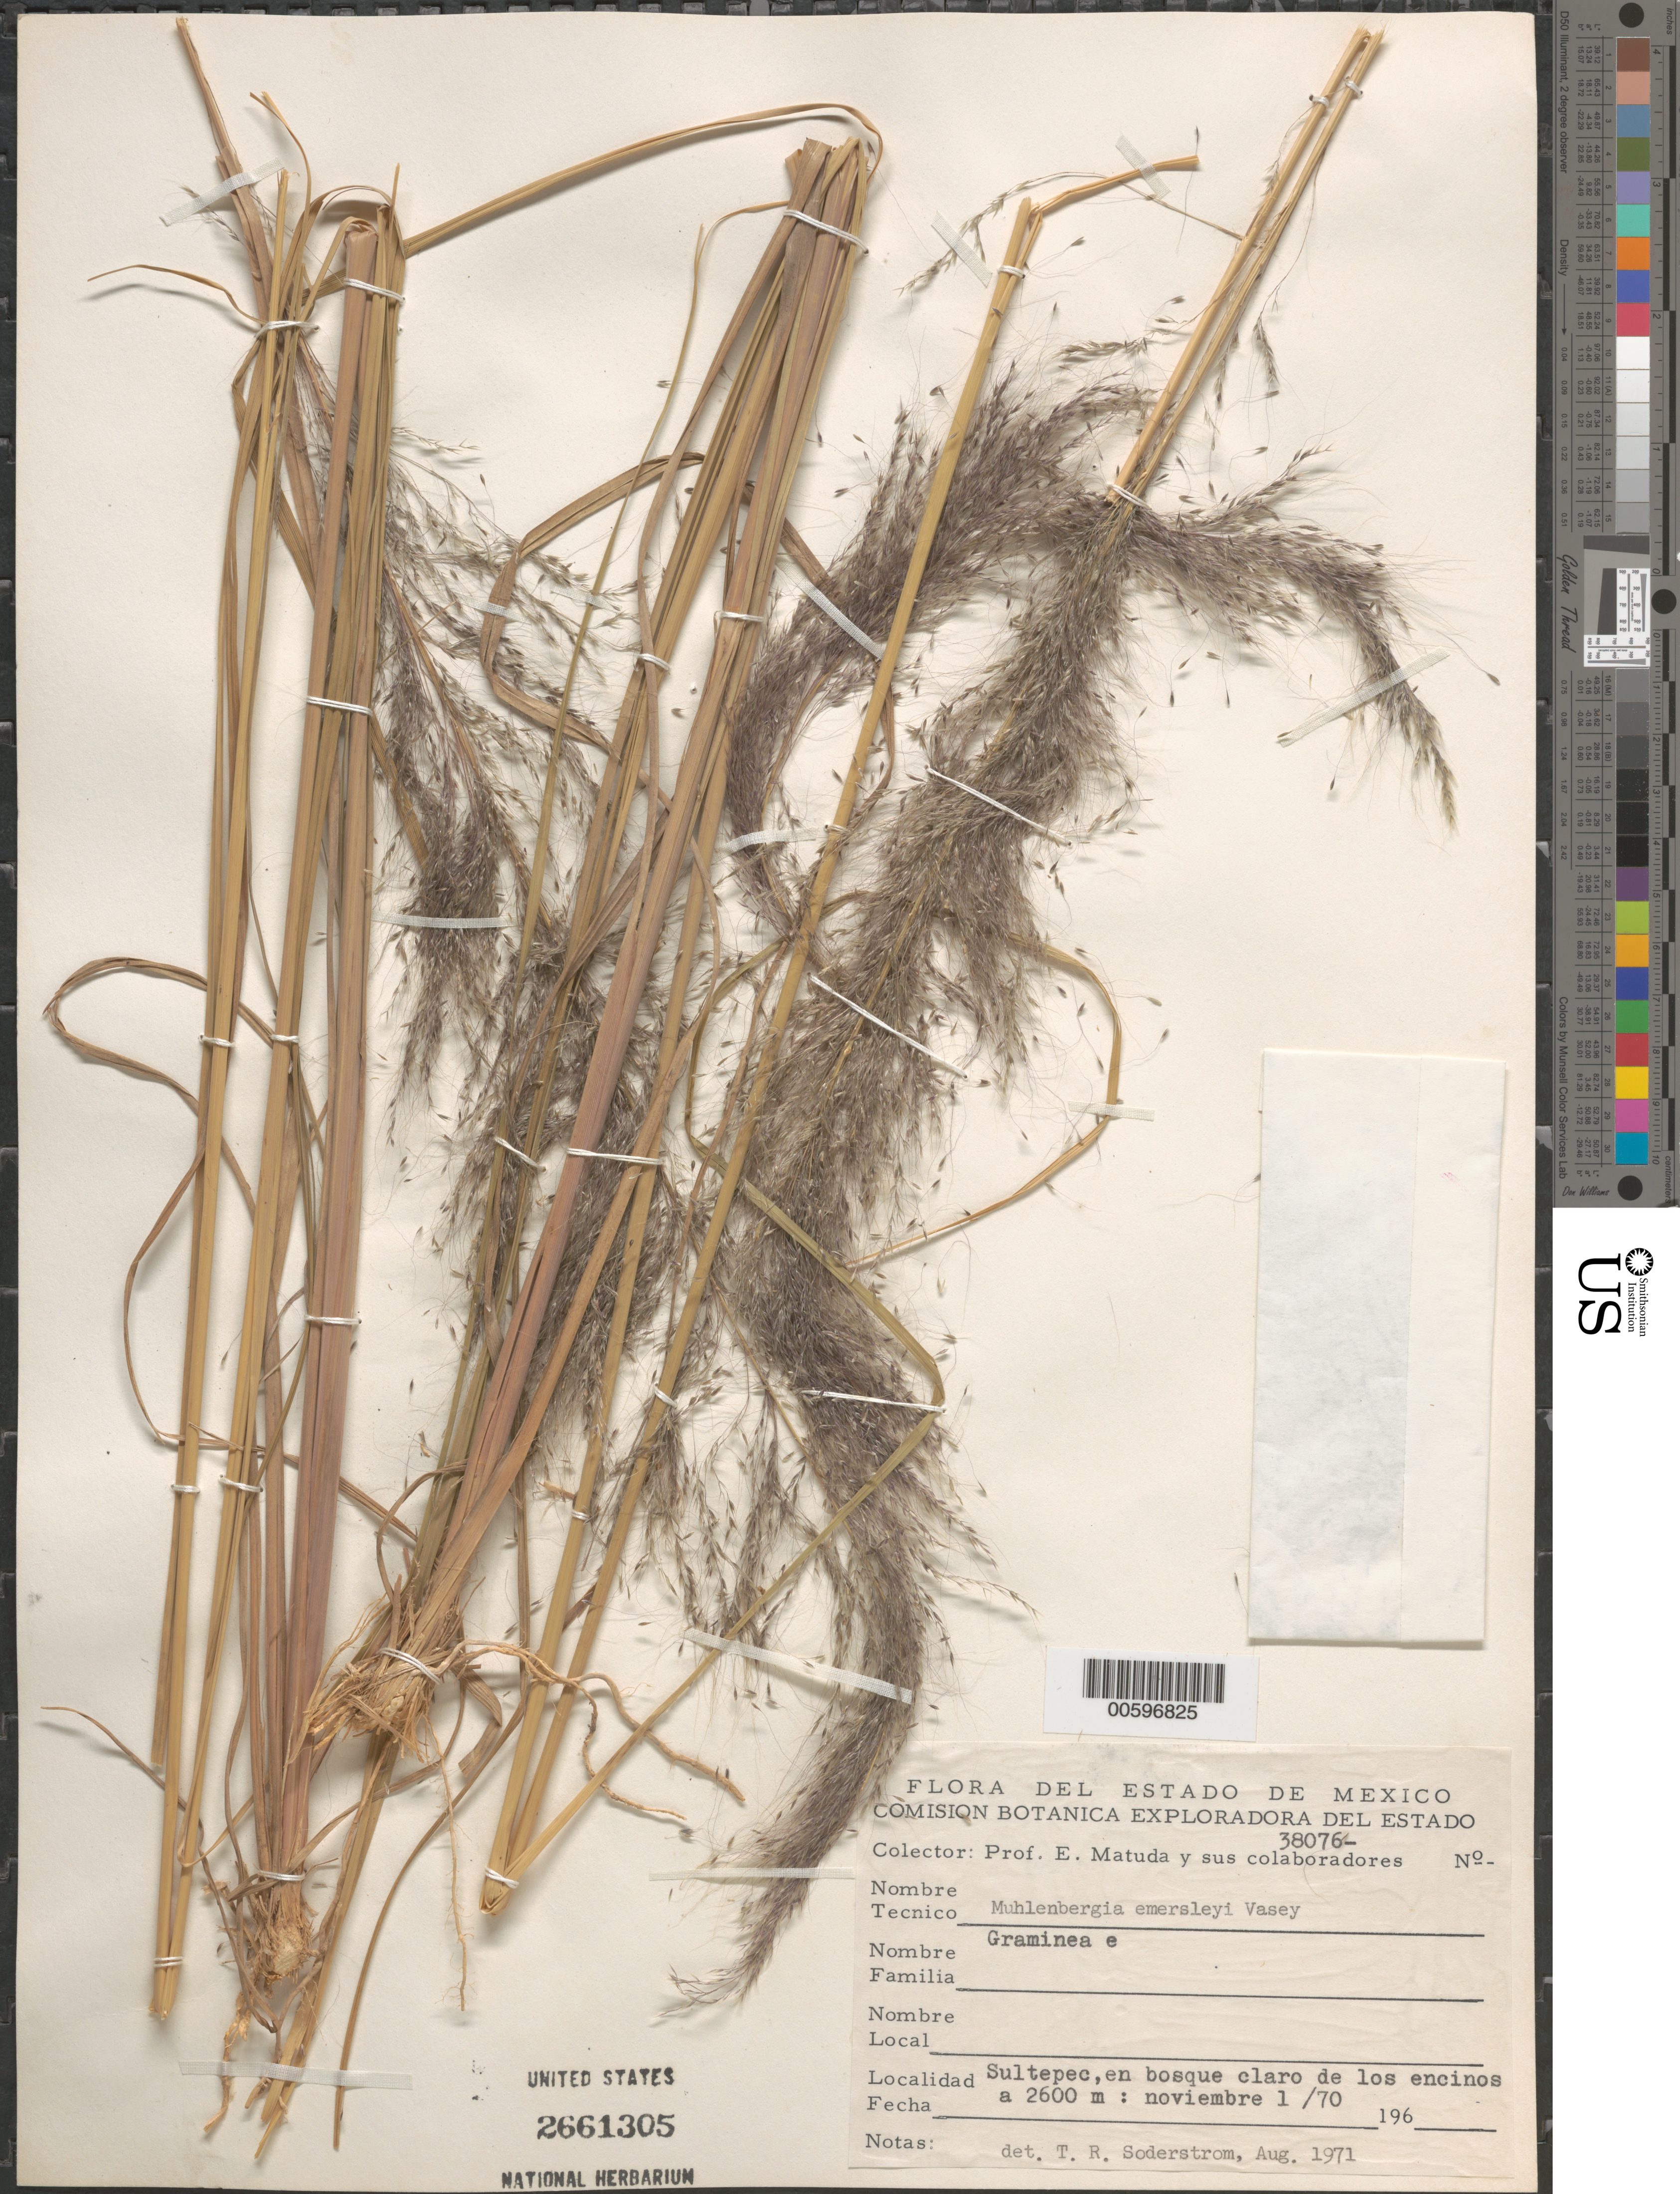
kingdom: Plantae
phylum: Tracheophyta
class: Liliopsida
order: Poales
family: Poaceae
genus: Muhlenbergia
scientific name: Muhlenbergia emersleyi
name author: Vasey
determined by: Soderstrom, T. R.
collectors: E. Matuda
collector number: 38076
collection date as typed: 1 Nov 1970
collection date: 1970-11-01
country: Mexico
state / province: México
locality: Sultepec, en bosque claro de Los Encinos.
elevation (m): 2600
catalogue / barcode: US 2661305